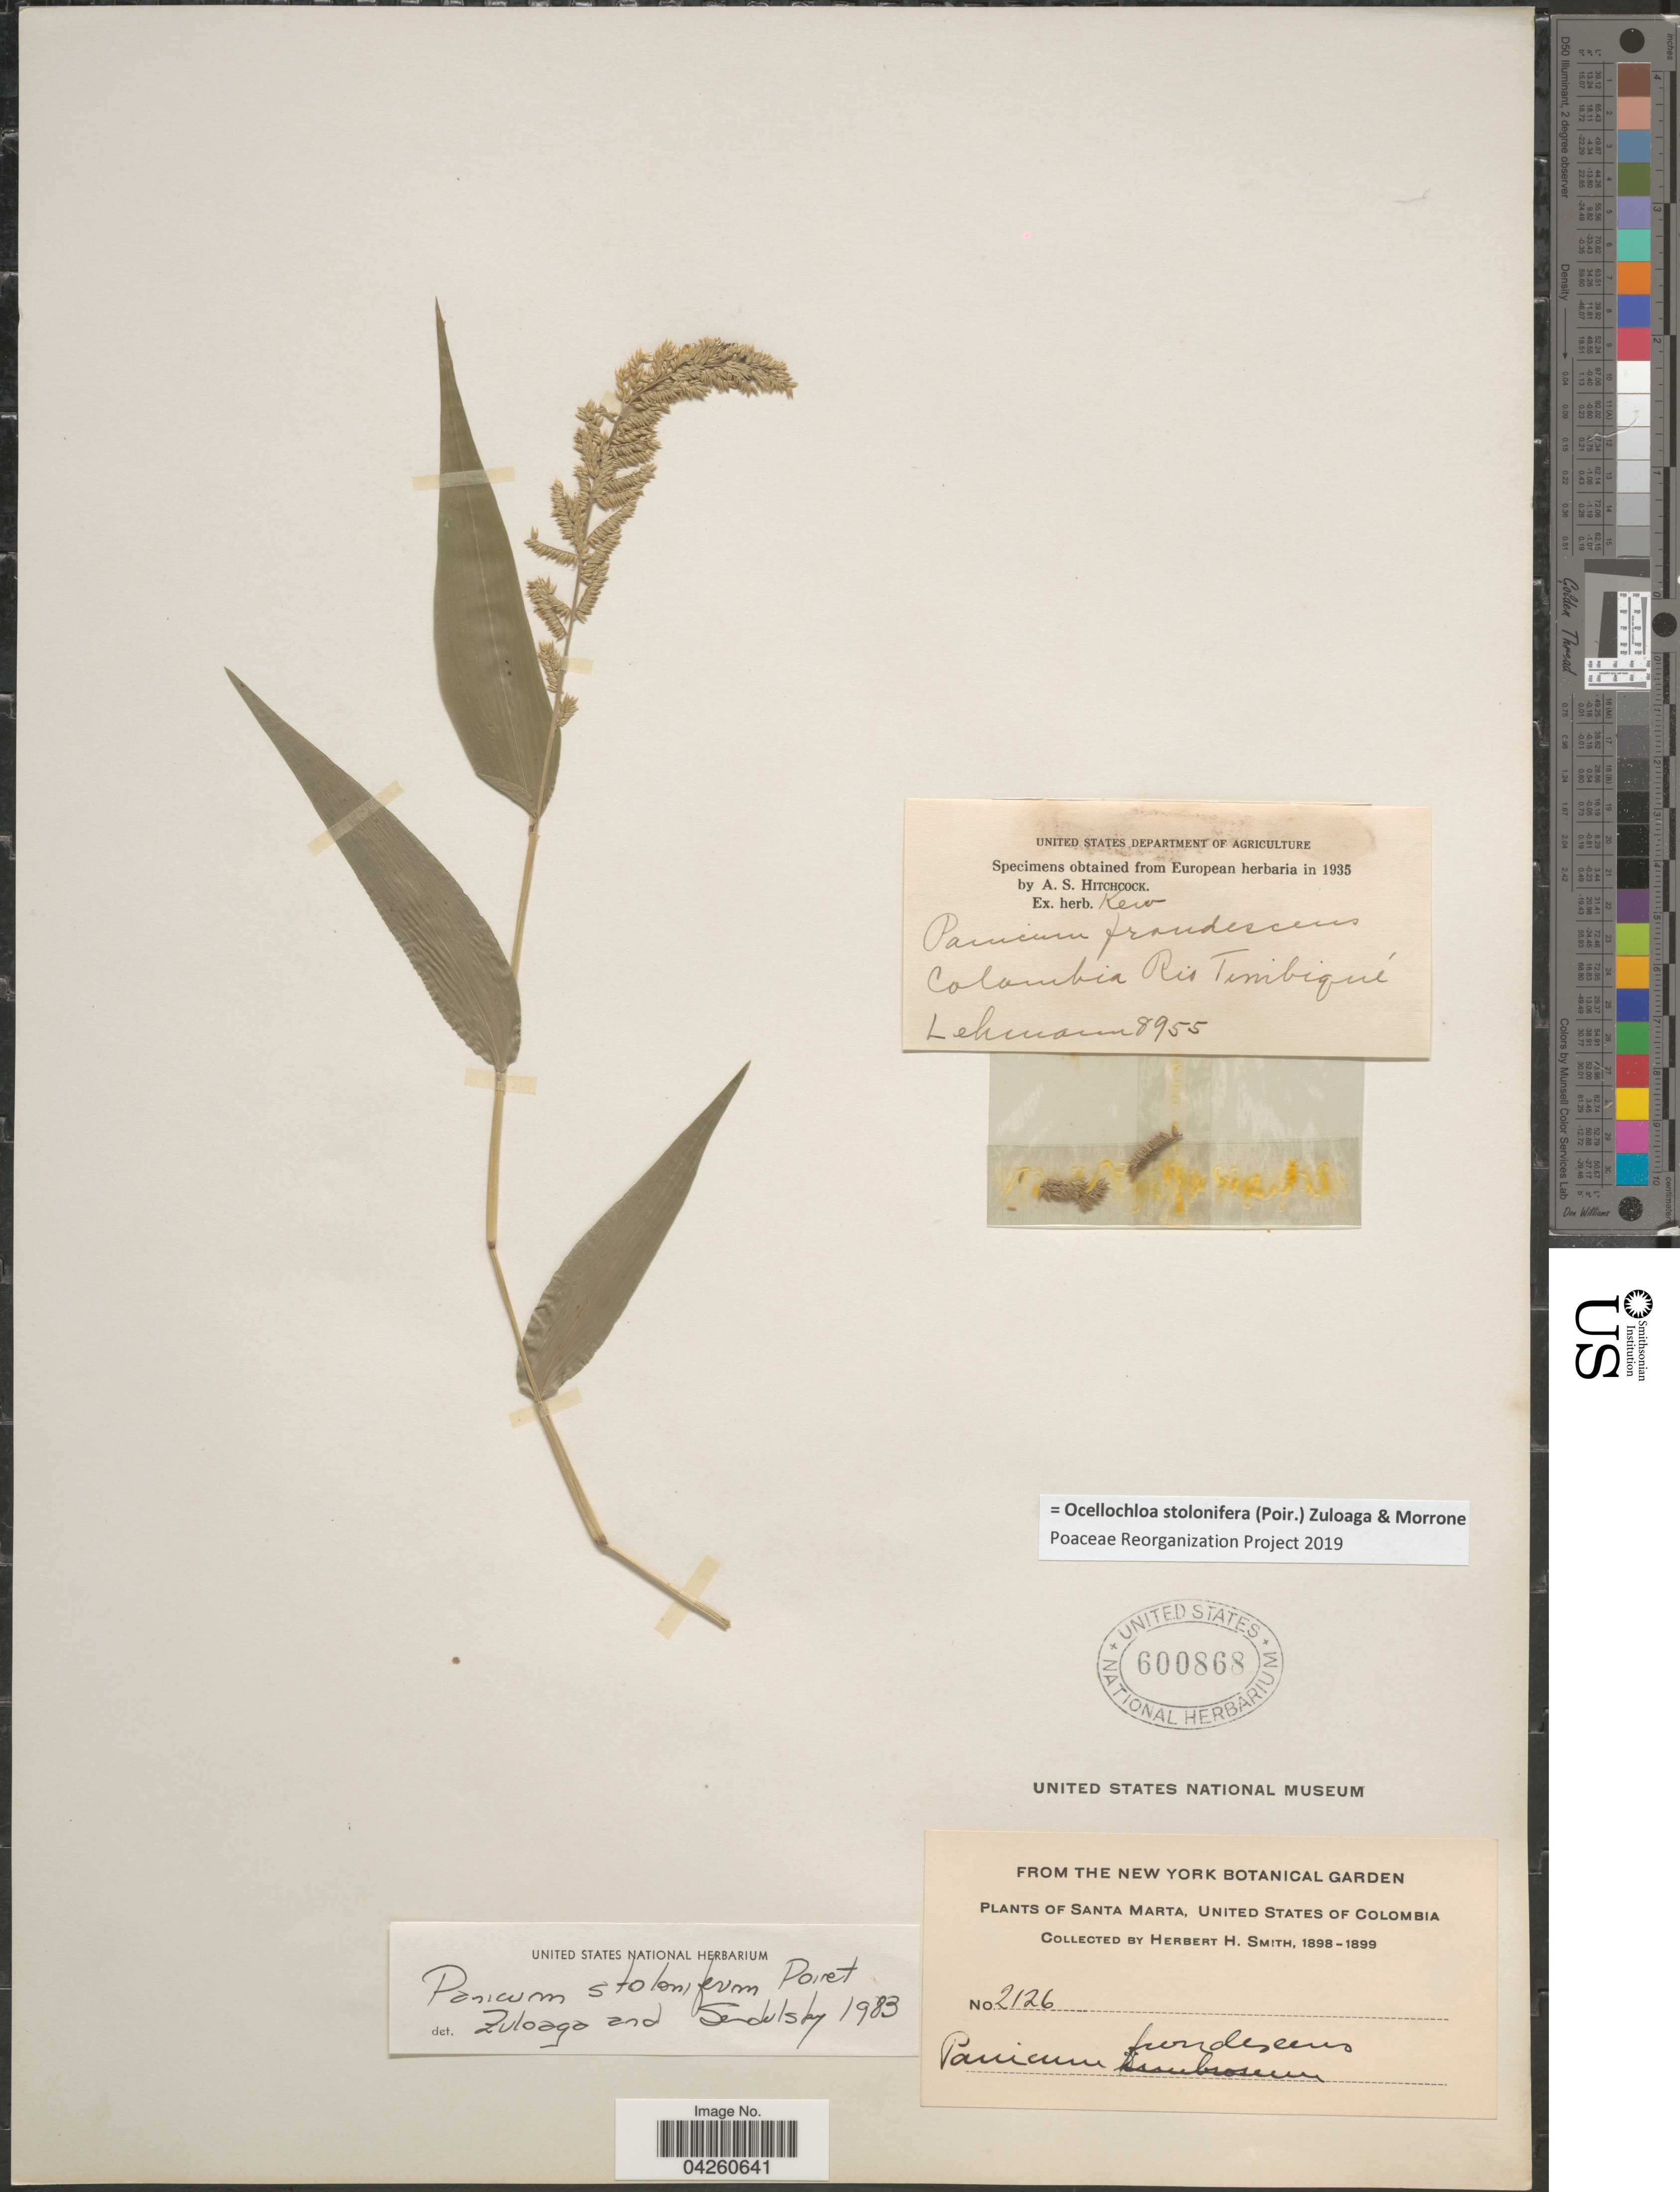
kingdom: Plantae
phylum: Tracheophyta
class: Liliopsida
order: Poales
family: Poaceae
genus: Ocellochloa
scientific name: Ocellochloa stolonifera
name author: (Poir.) Zuloaga & Morrone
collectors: Herbert H. Smith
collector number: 2126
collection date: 1898/1899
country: Colombia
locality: Santa Marta, United States Of Colombia.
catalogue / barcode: US 600868